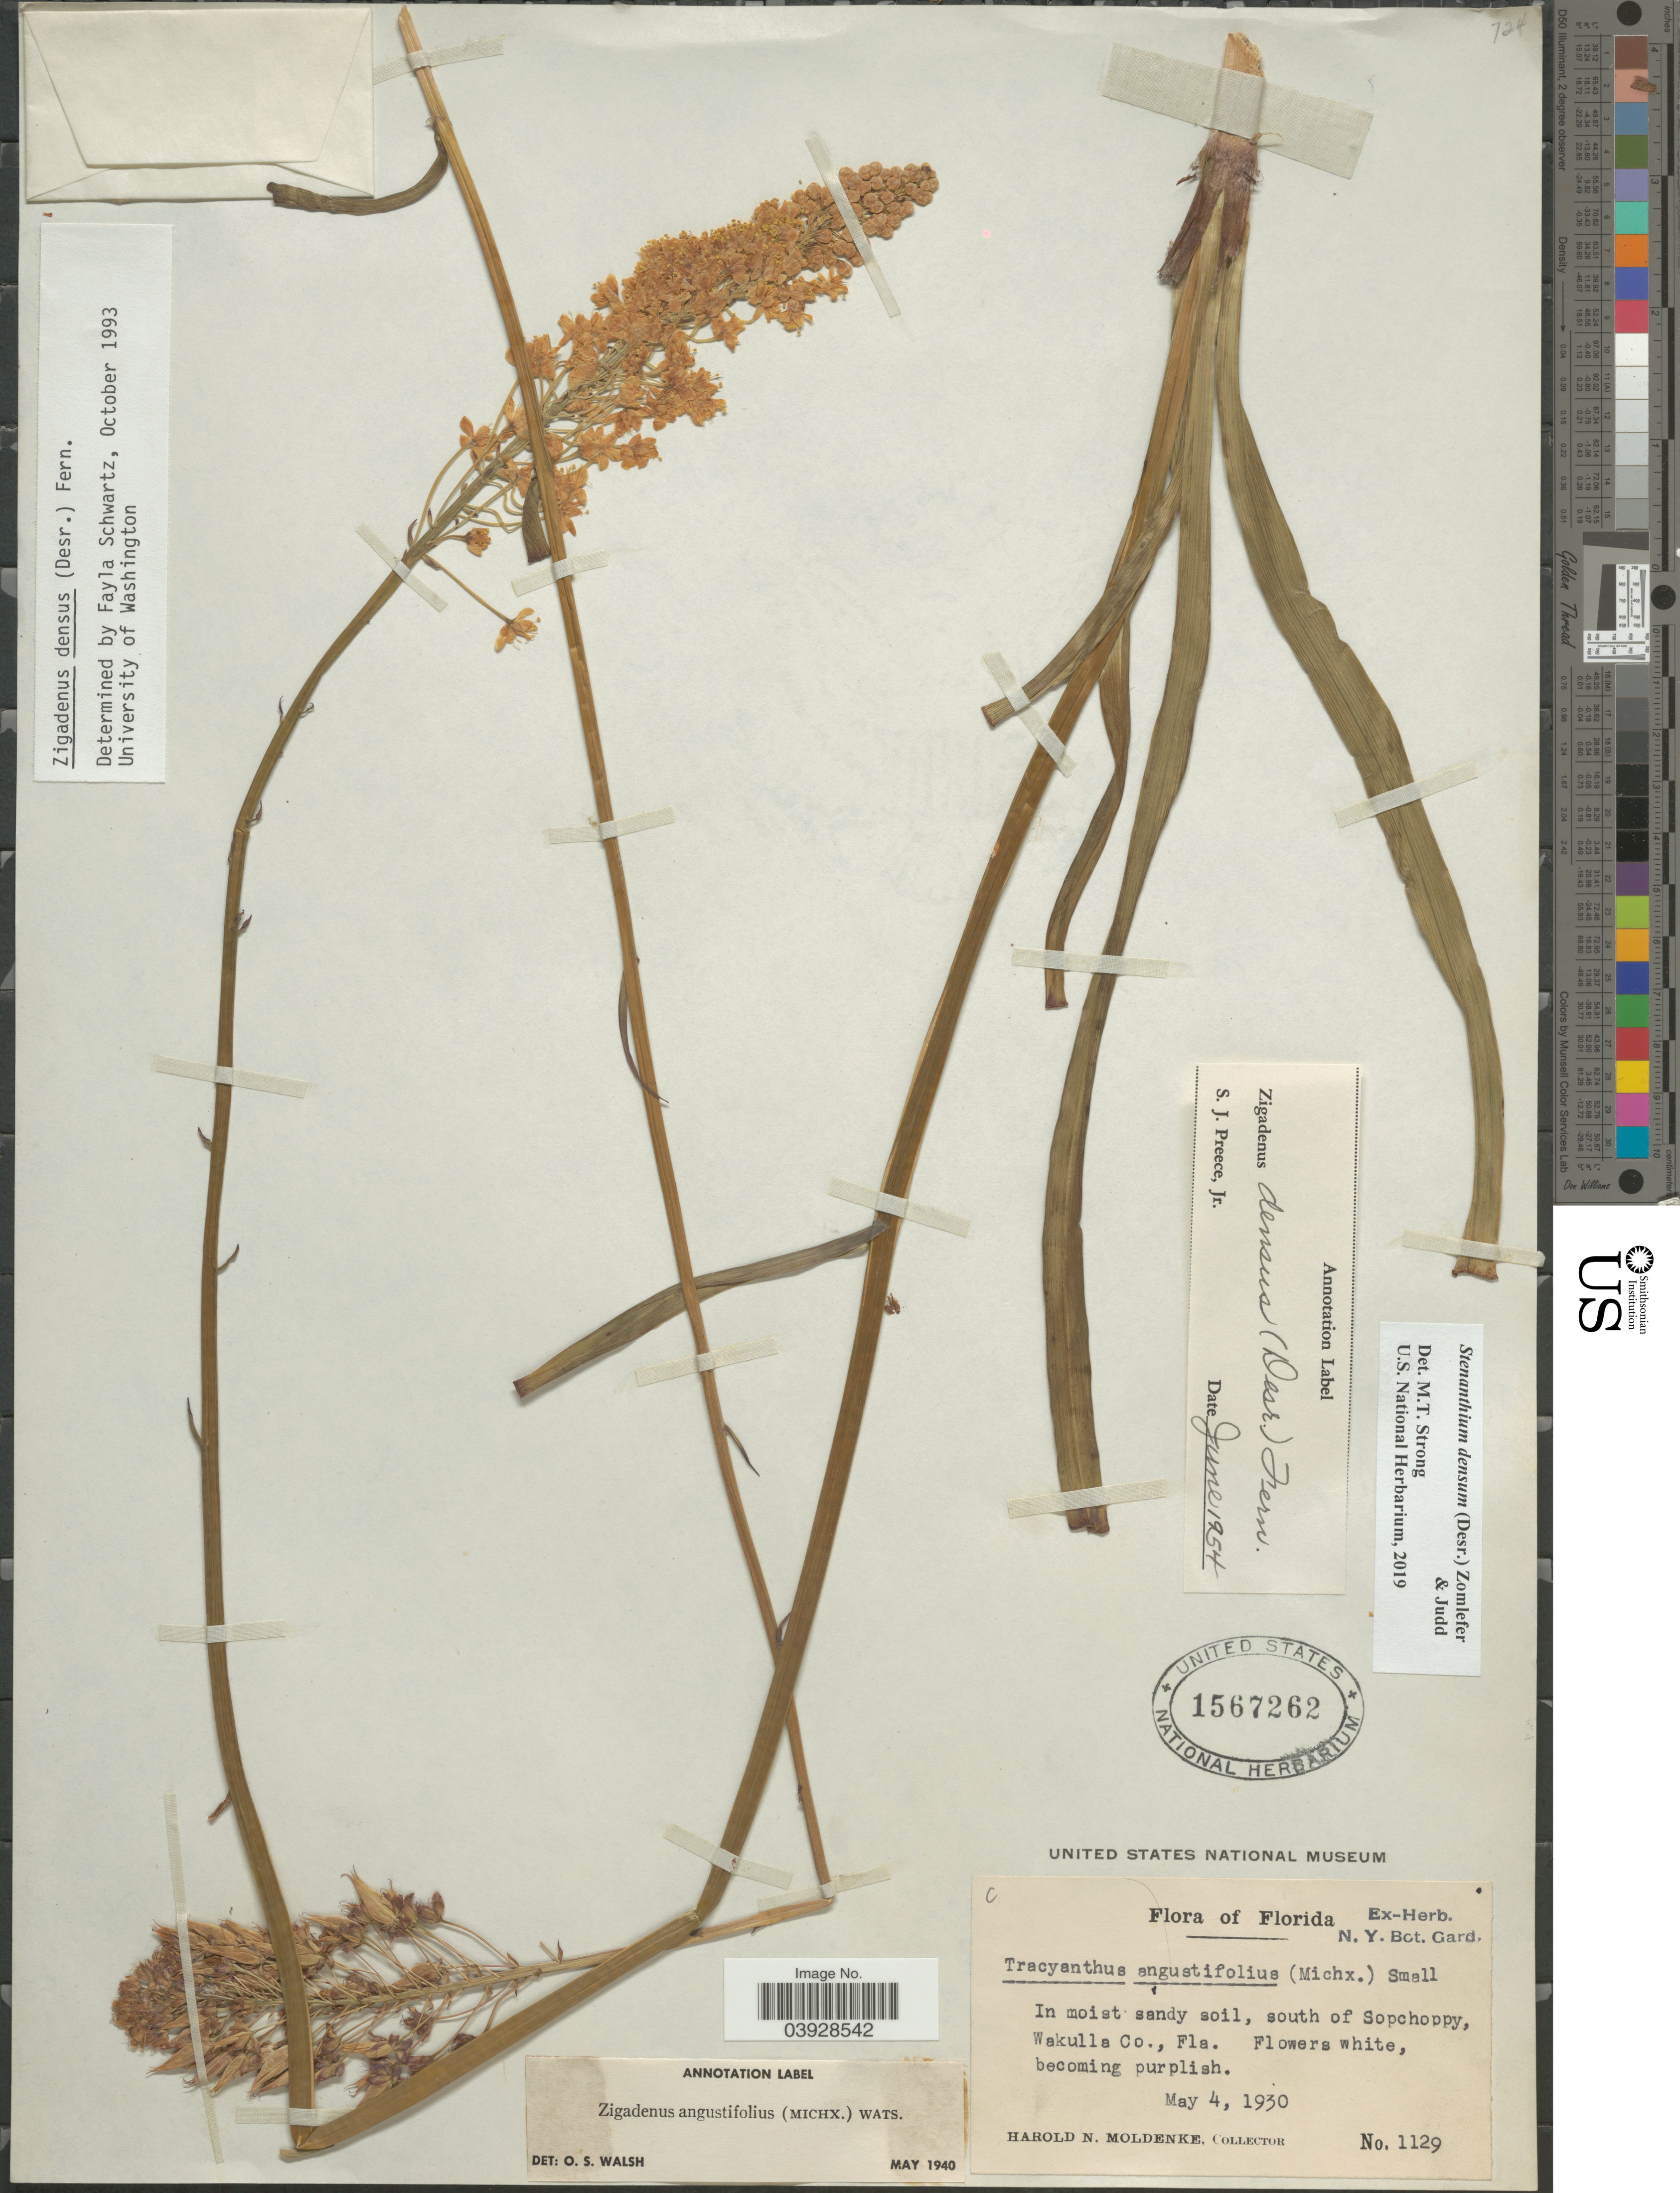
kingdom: Plantae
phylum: Tracheophyta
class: Liliopsida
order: Liliales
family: Melanthiaceae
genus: Stenanthium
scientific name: Stenanthium densum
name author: (Desr.) Zomlefer & Judd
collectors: H. N. Moldenke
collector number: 1129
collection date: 1930-05-04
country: United States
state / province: Florida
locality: In moist sandy soil, south of Sopchoppy, Wakulla Co.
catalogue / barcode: US 1567262